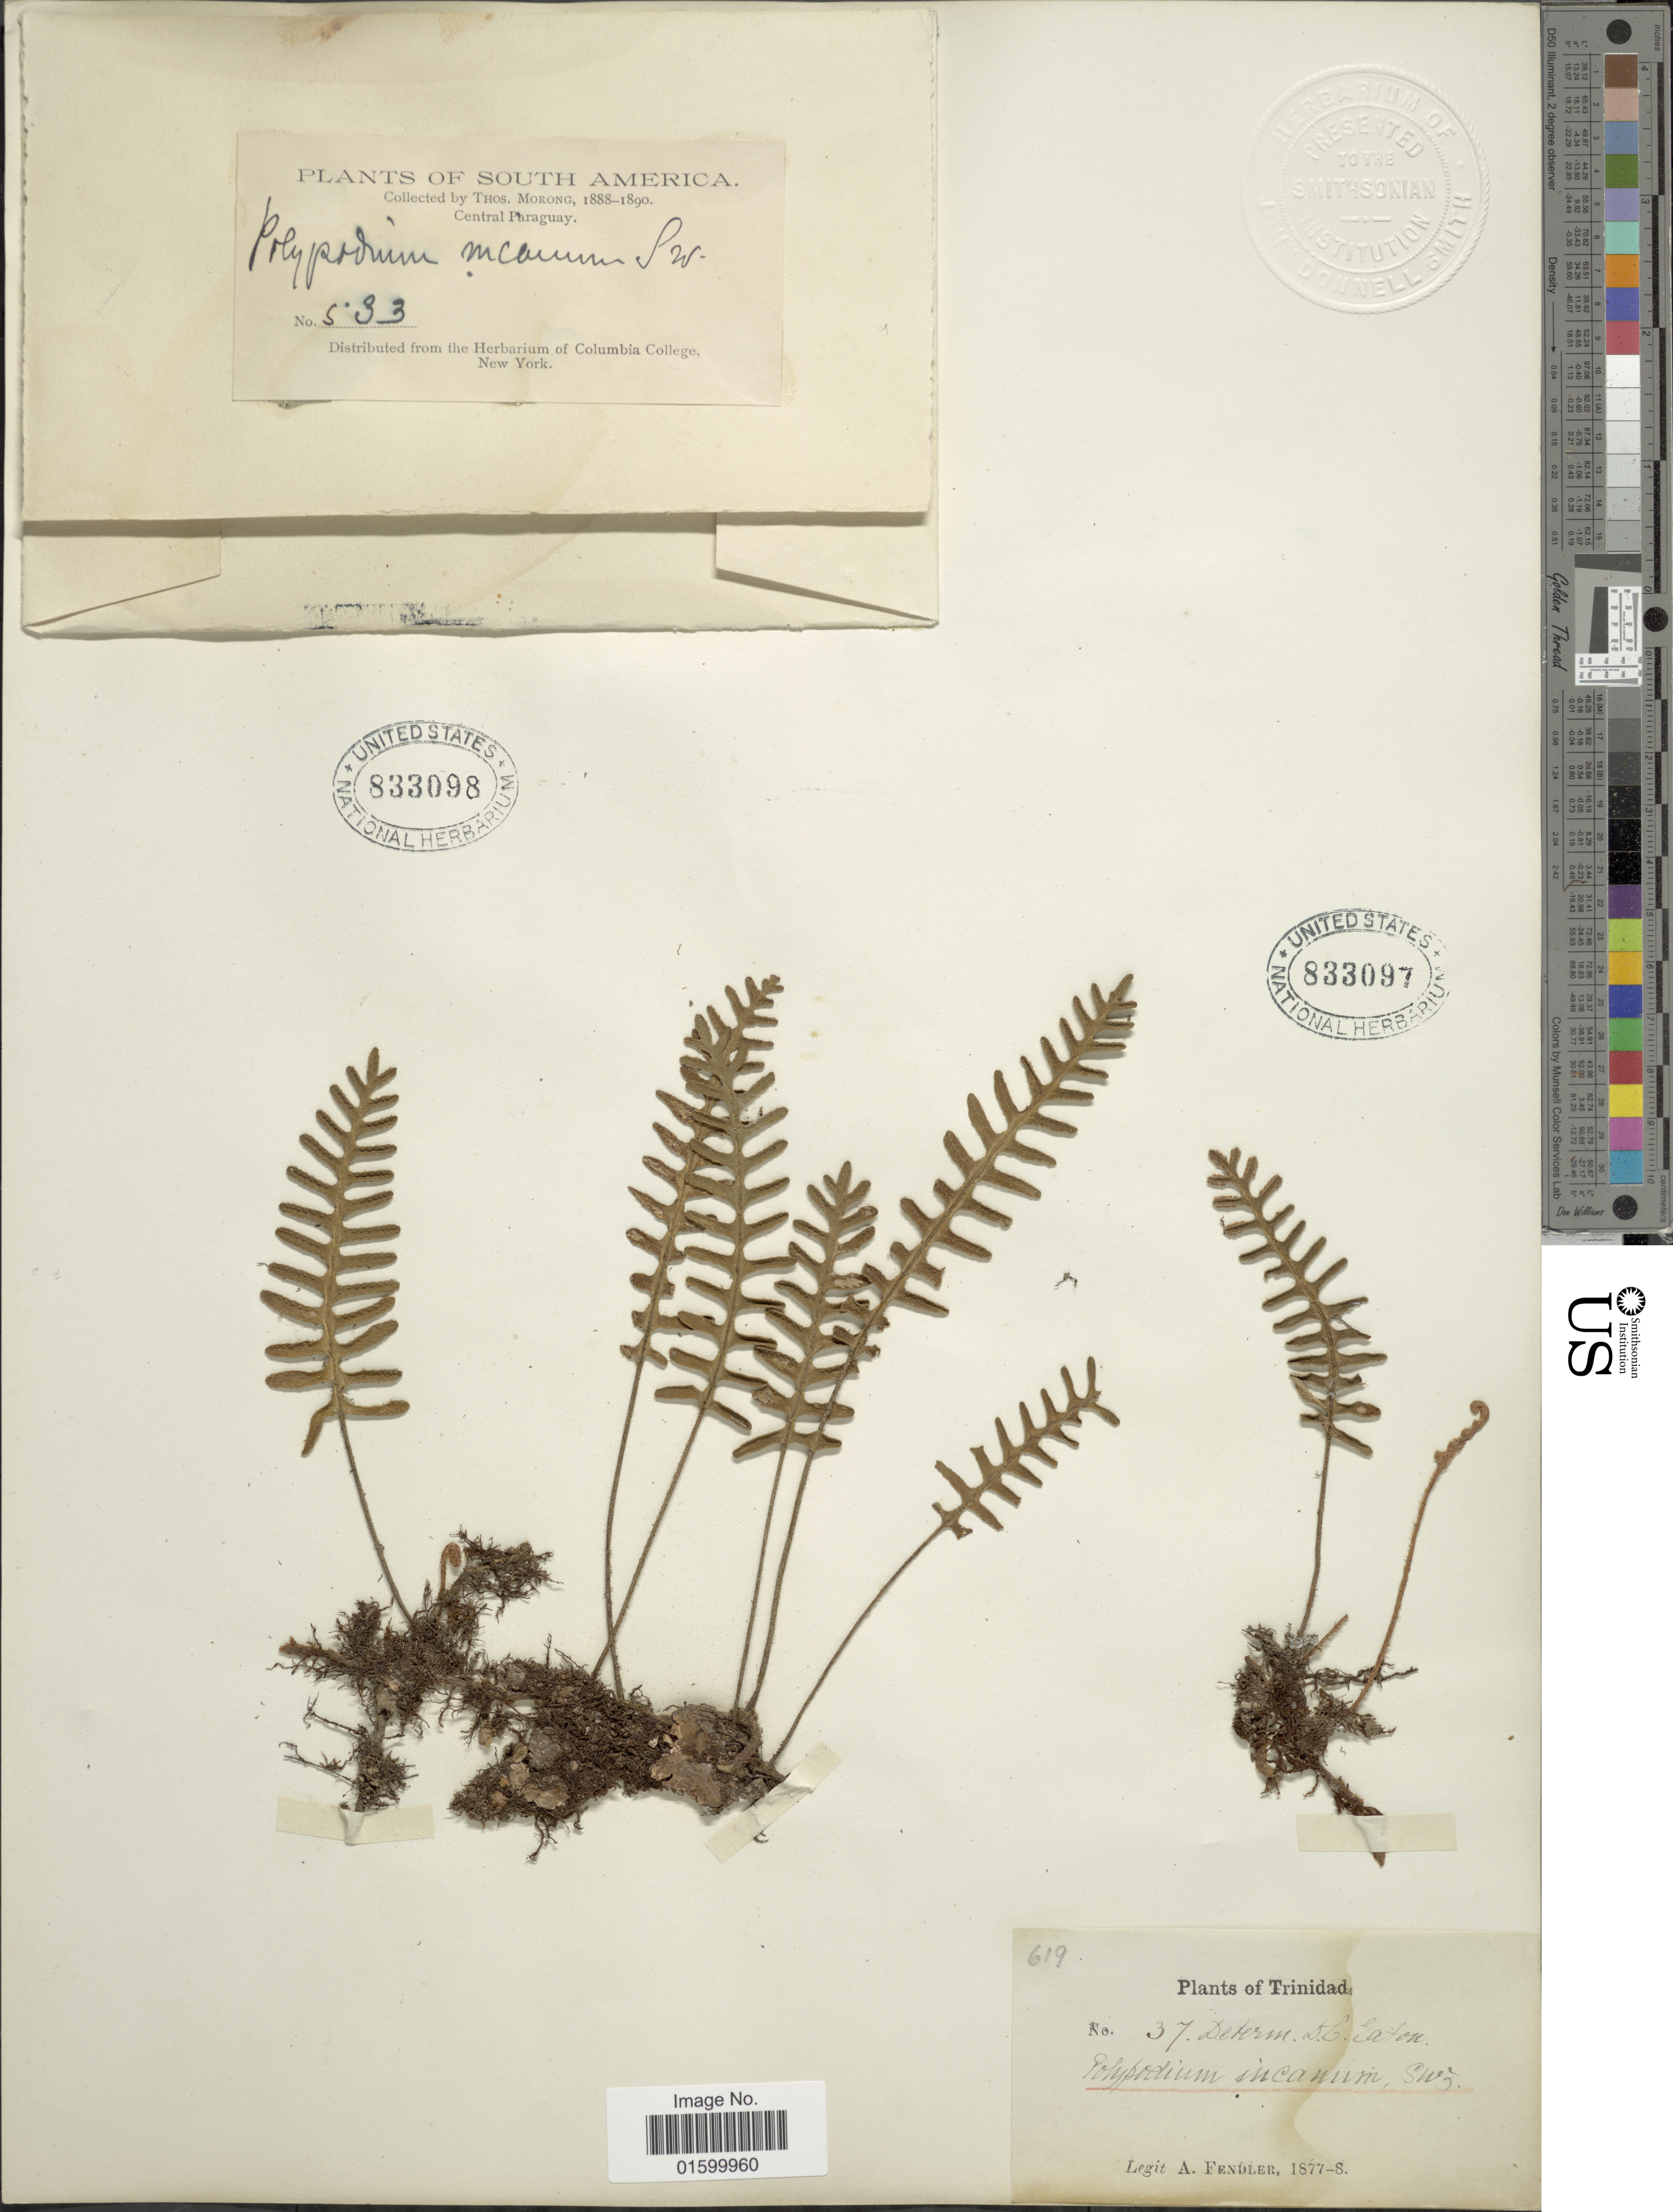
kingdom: Plantae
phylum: Tracheophyta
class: Polypodiopsida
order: Polypodiales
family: Polypodiaceae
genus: Pleopeltis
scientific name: Pleopeltis polypodioides var. burchellii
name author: (Baker) A.R. Sm.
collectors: A. Fendler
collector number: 619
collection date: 1877/1878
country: Trinidad and Tobago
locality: Trinidad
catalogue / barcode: US 833097-2